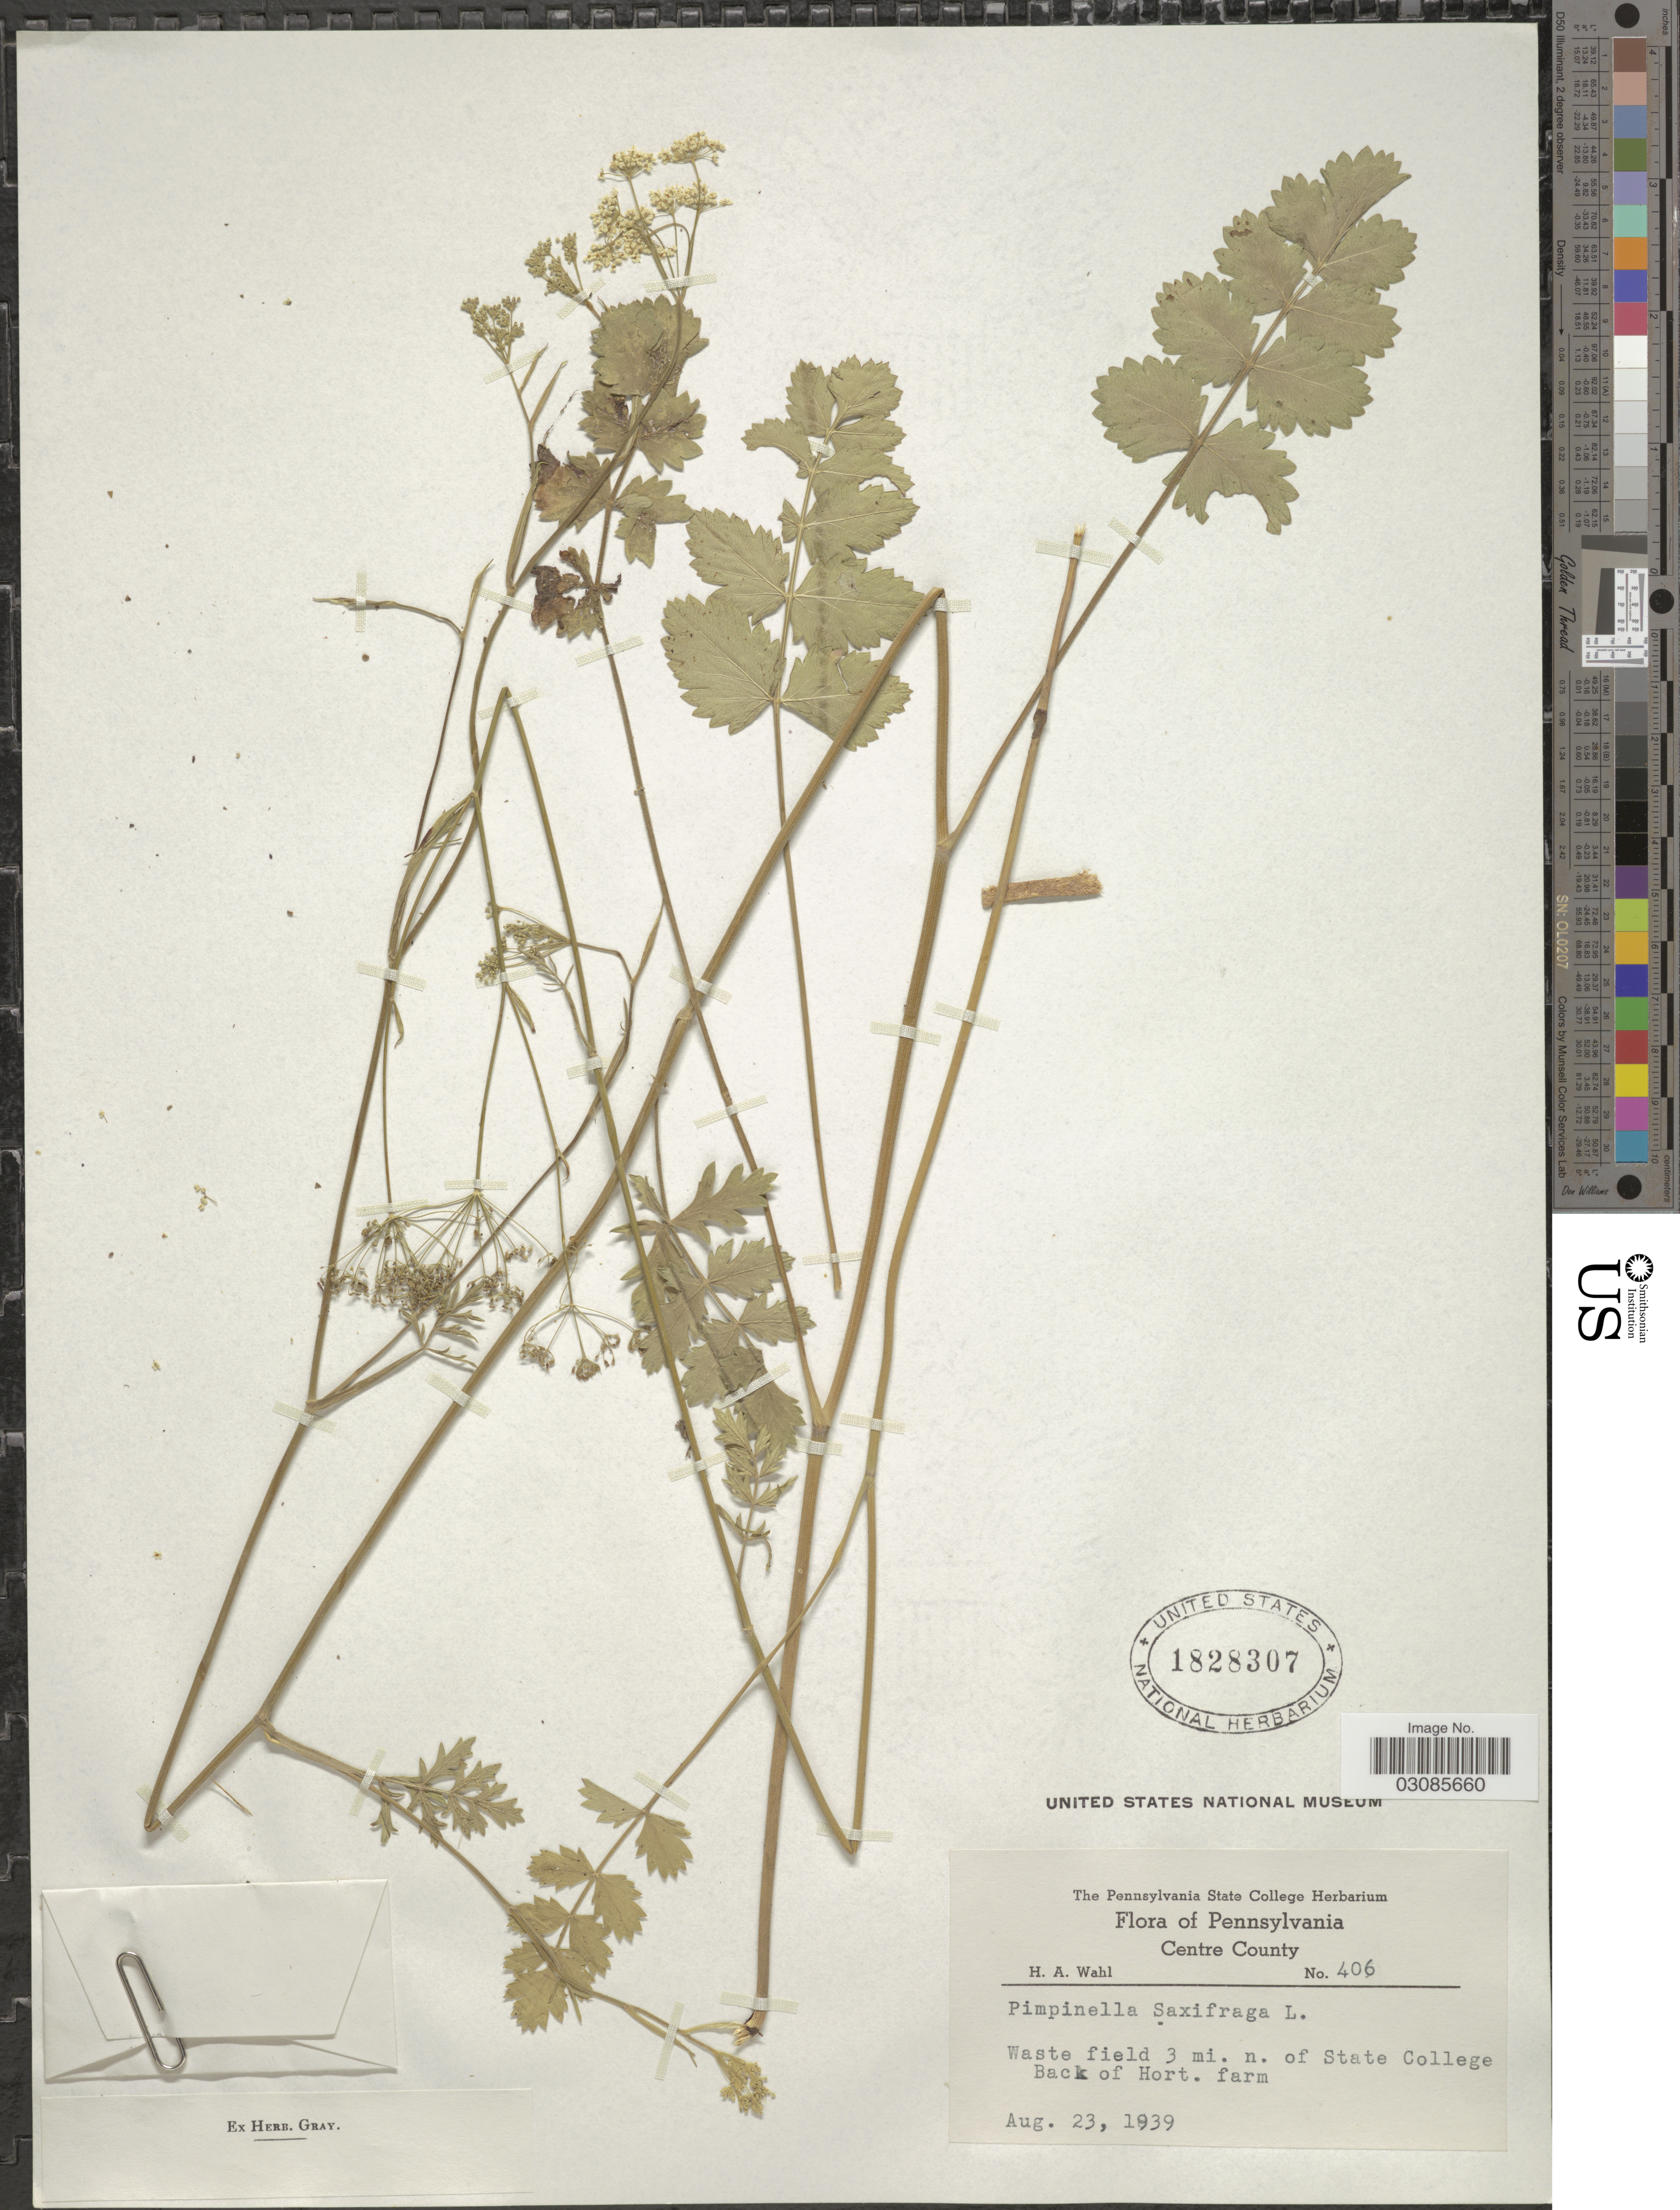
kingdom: Plantae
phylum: Tracheophyta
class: Magnoliopsida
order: Apiales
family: Apiaceae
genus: Pimpinella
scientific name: Pimpinella saxifraga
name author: L.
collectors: H. A. Wahl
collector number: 406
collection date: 1939-08-23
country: United States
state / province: Pennsylvania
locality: Centre County. Waste field 3 mi. n. of State College Back of Hort. farm.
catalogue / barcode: US 1828307